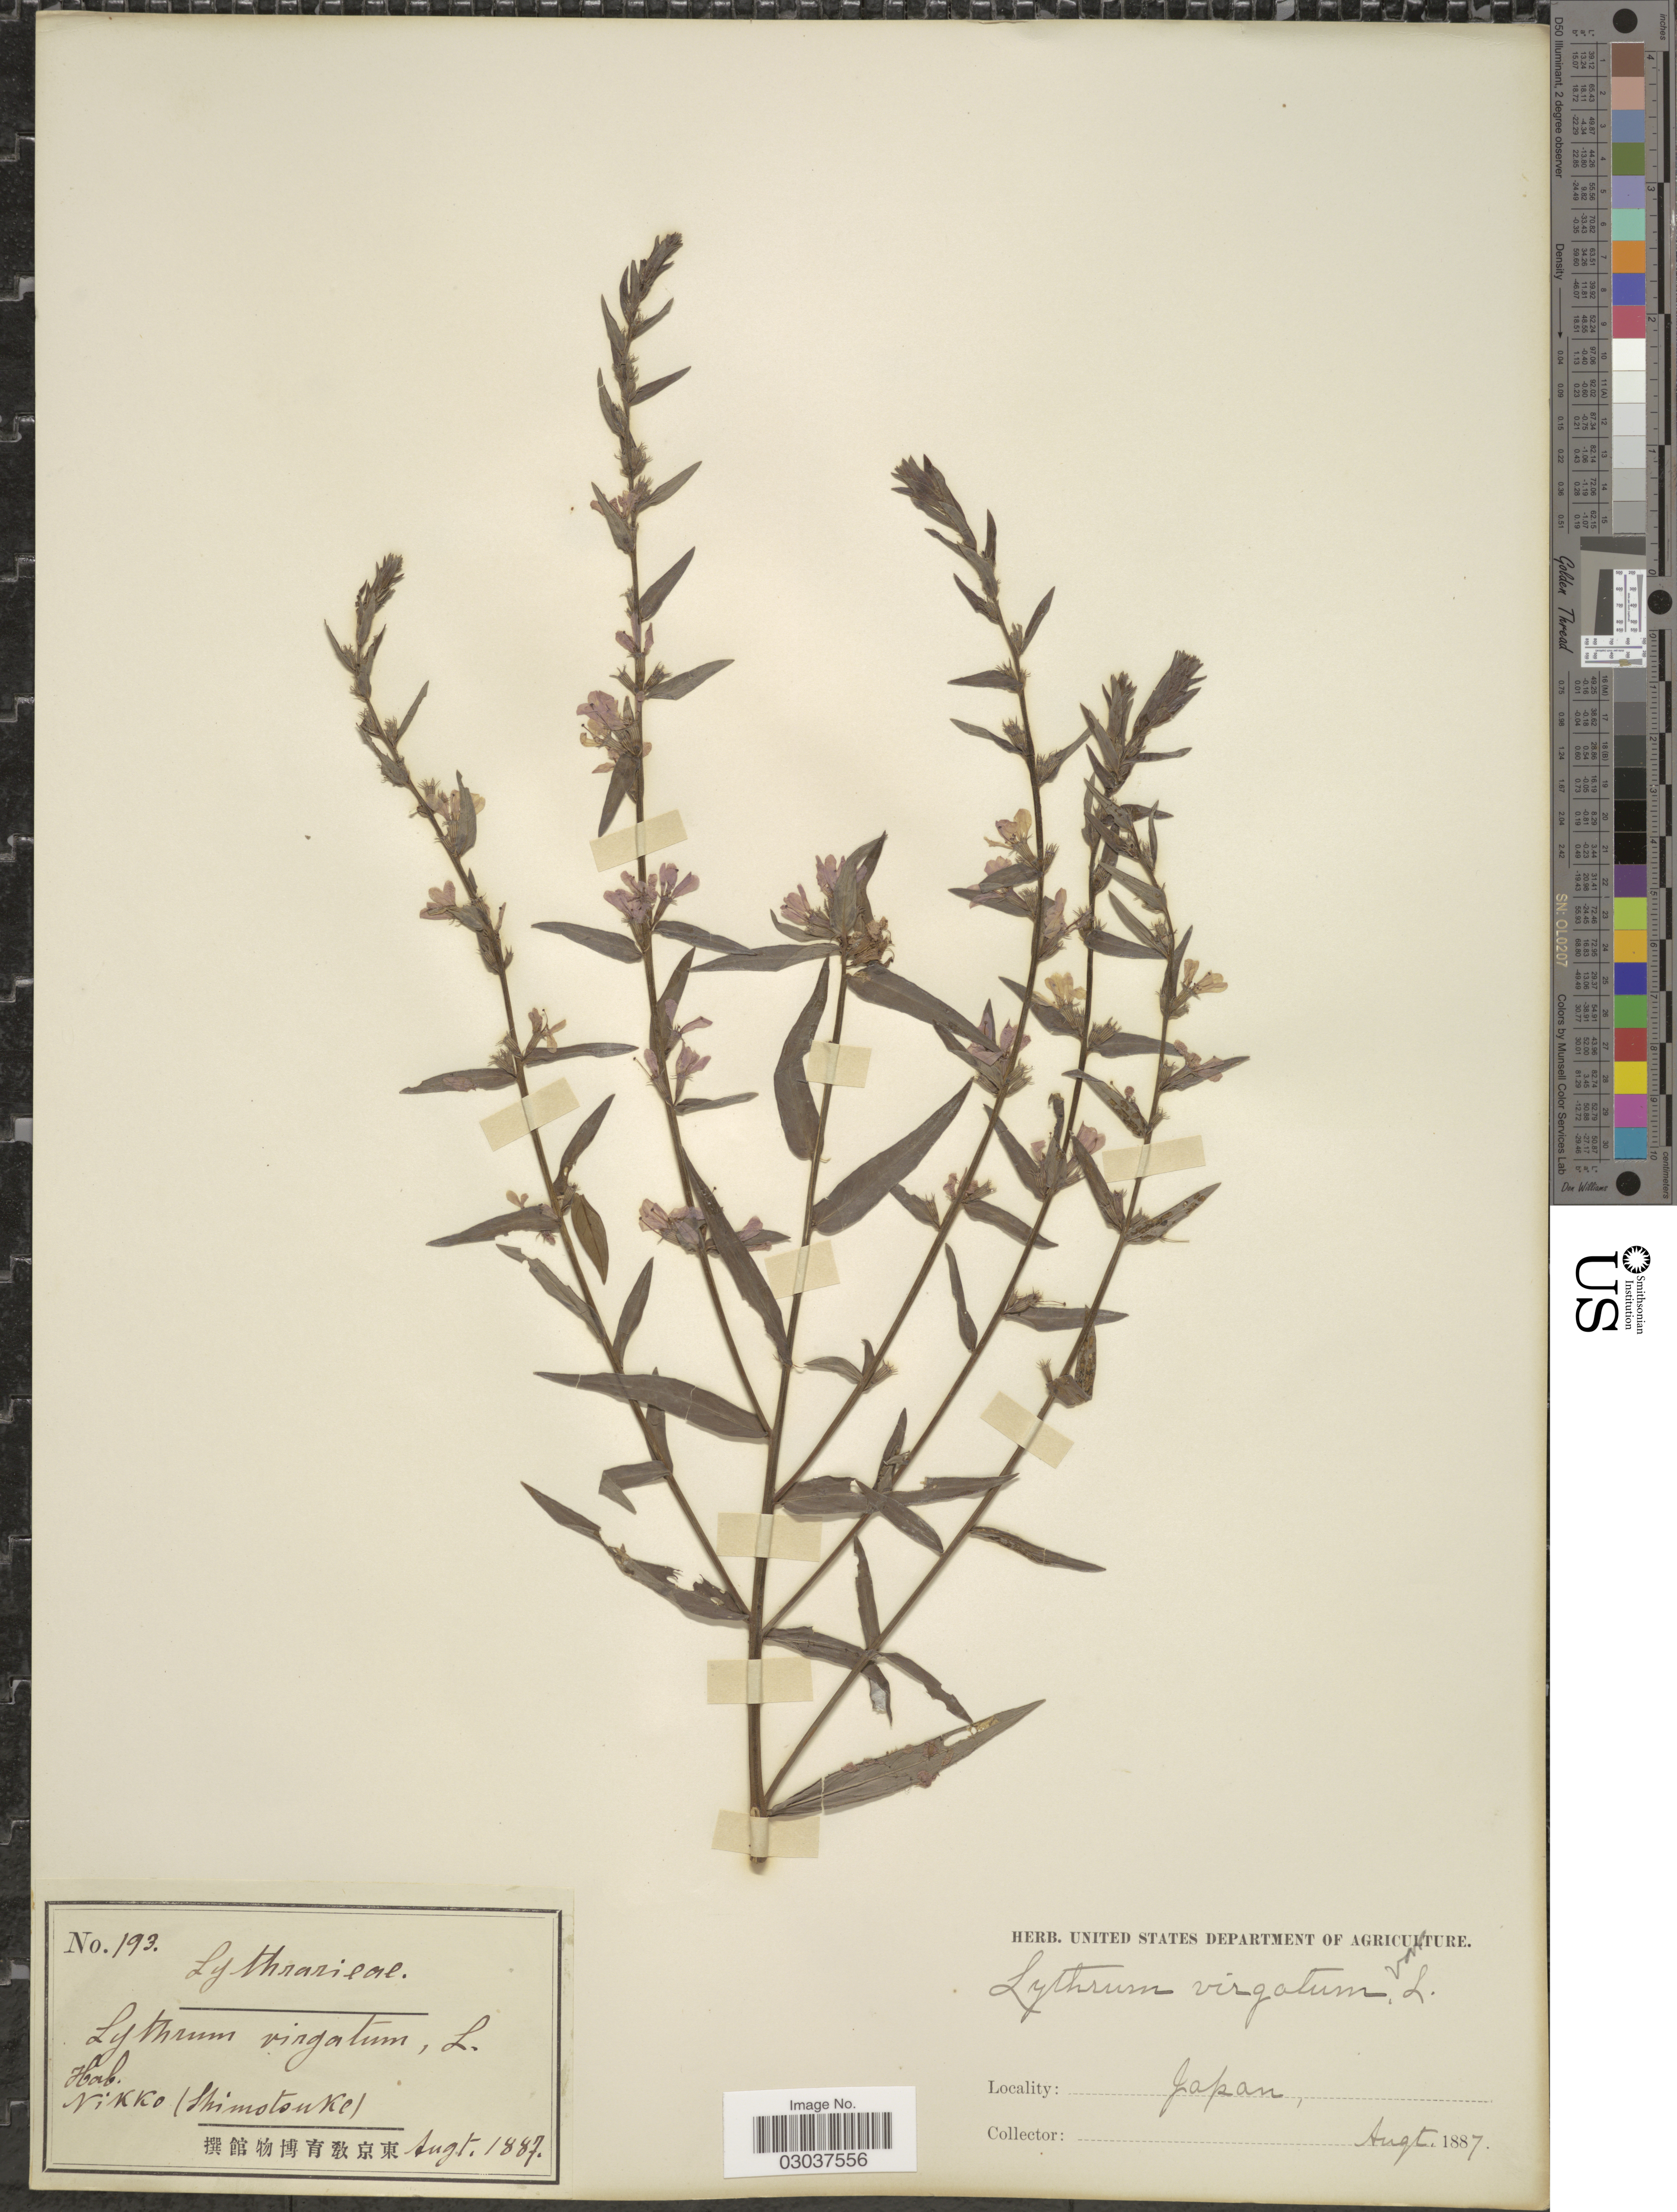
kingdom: Plantae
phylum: Tracheophyta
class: Magnoliopsida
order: Myrtales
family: Lythraceae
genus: Lythrum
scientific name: Lythrum virgatum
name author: L.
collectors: Facchini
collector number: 193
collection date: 1887-08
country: Japan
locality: Nikko (Shimotsuke).